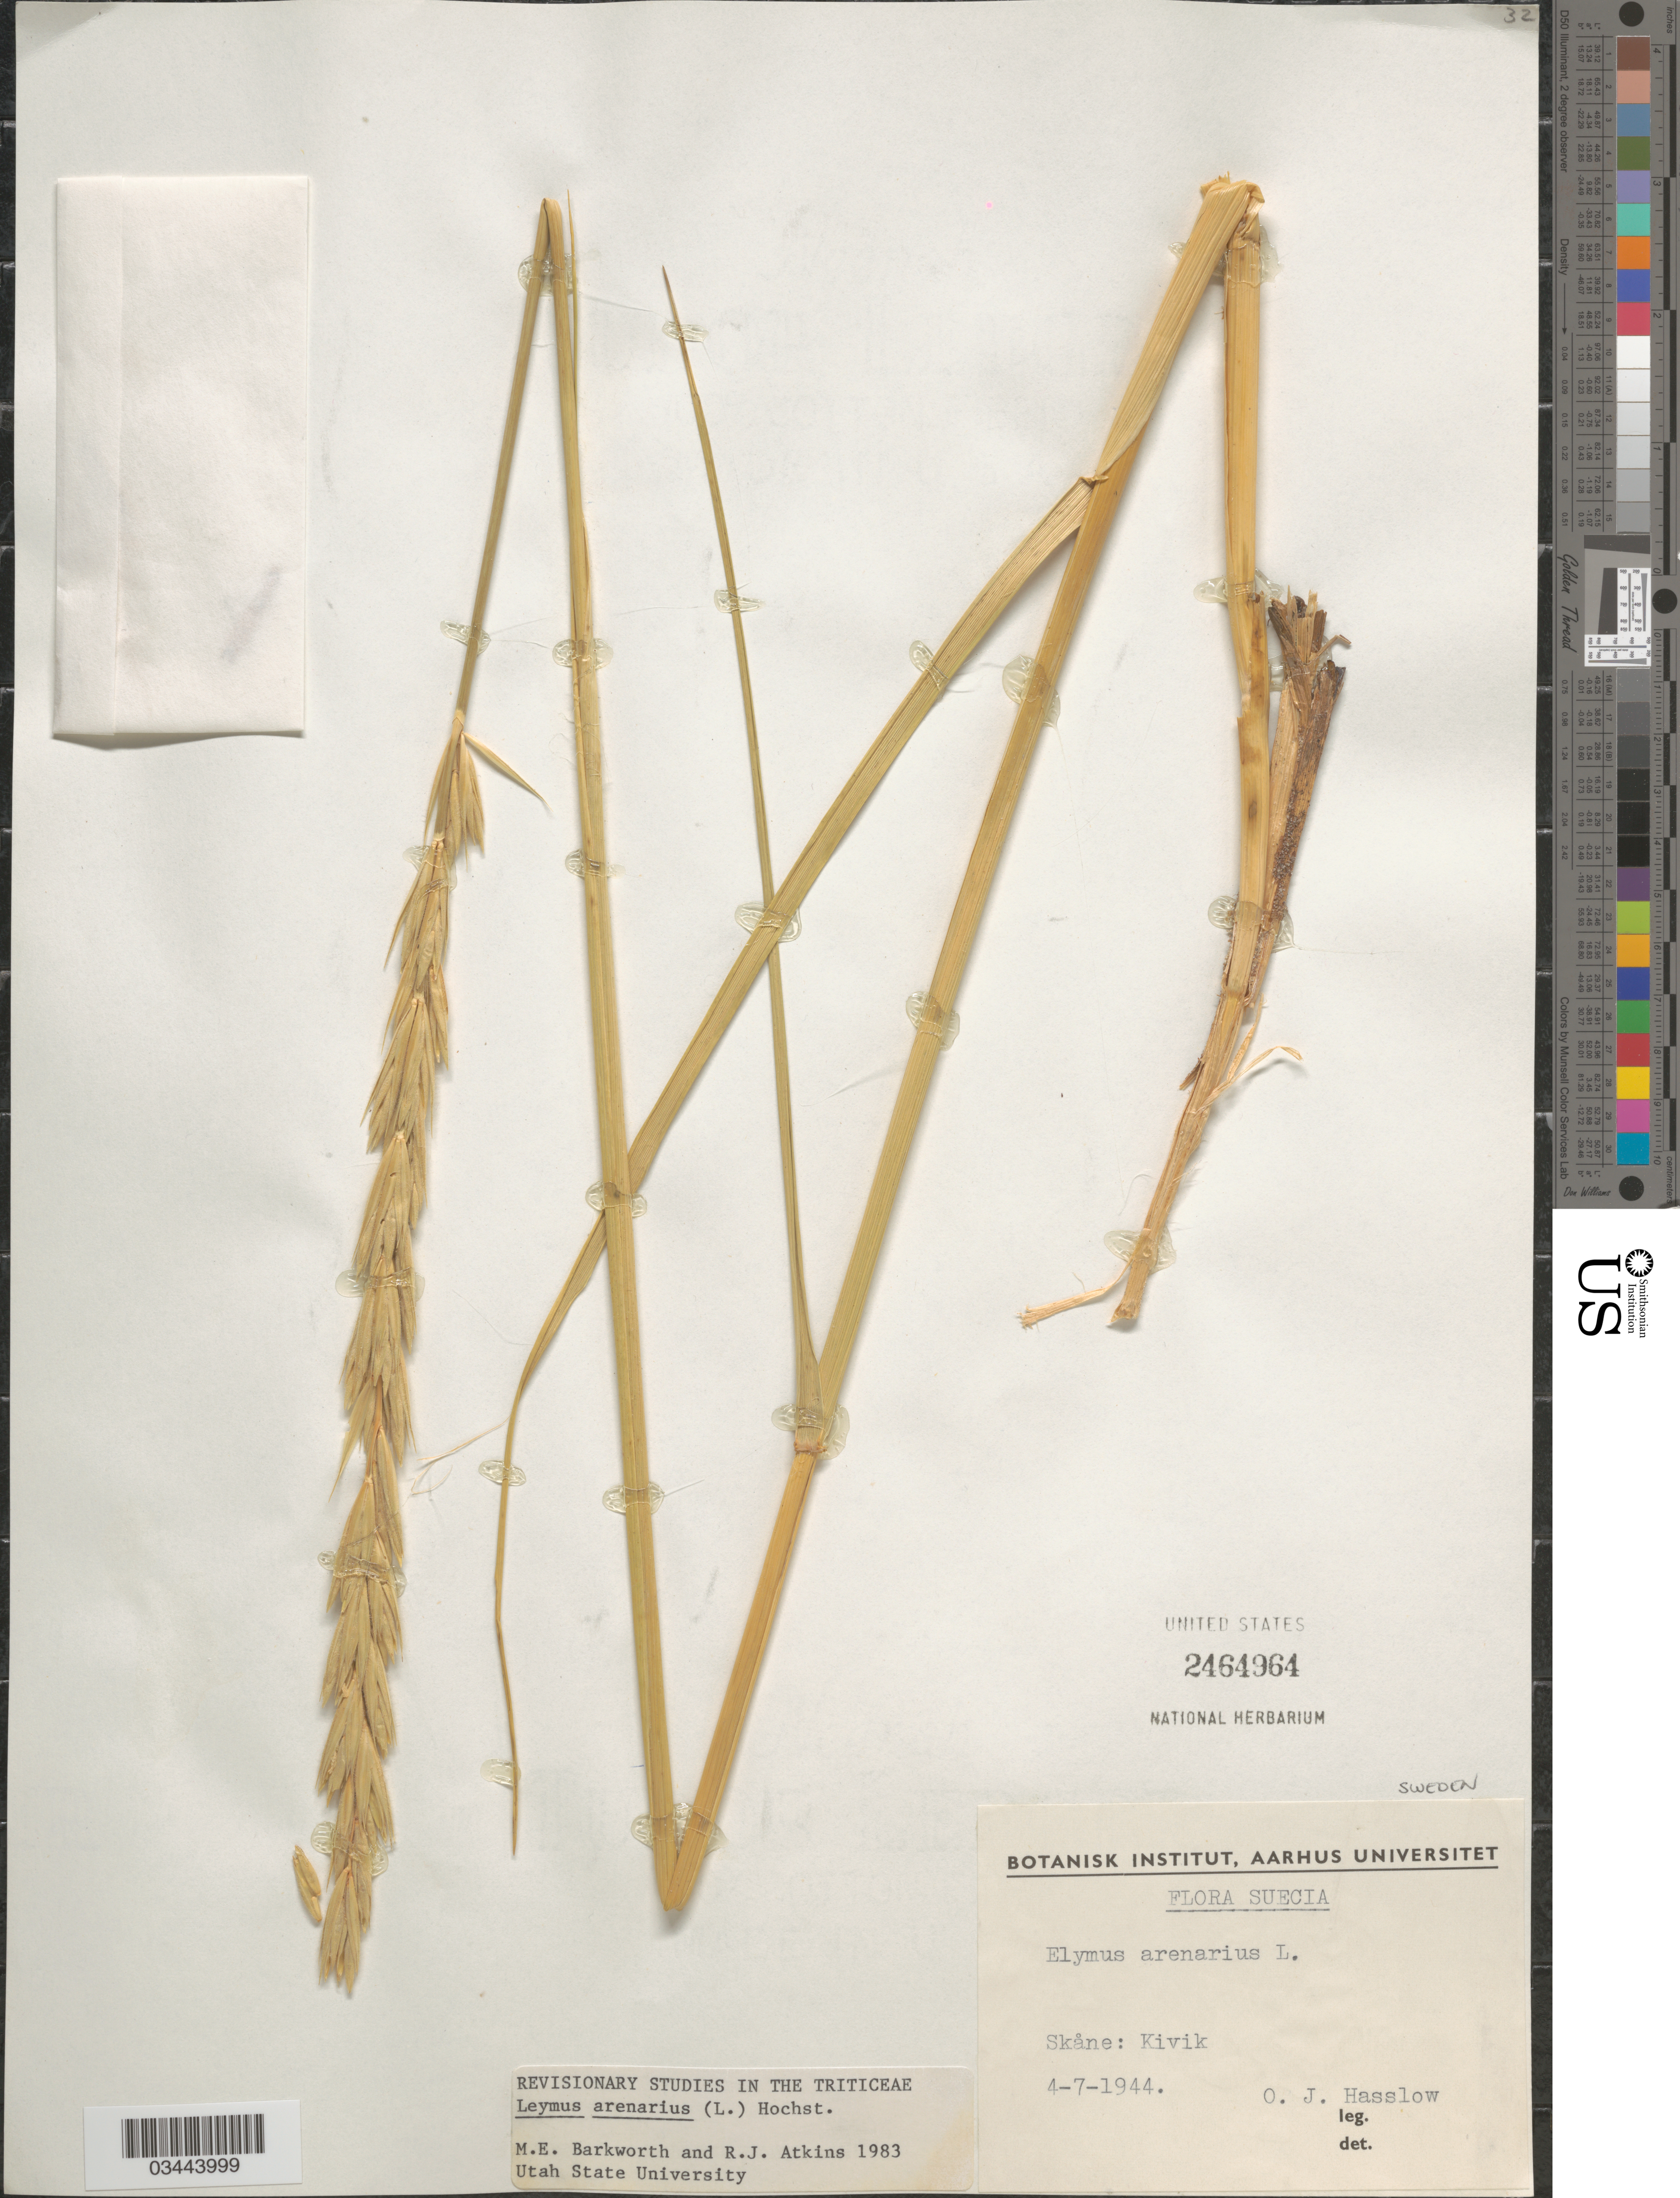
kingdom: Plantae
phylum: Tracheophyta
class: Liliopsida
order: Poales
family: Poaceae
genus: Leymus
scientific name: Leymus arenarius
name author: (L.) Hochst.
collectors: O. Hasslow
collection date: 1944-07-04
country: Sweden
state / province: Skåne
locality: Suecia. Kivik.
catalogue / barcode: US 2464964